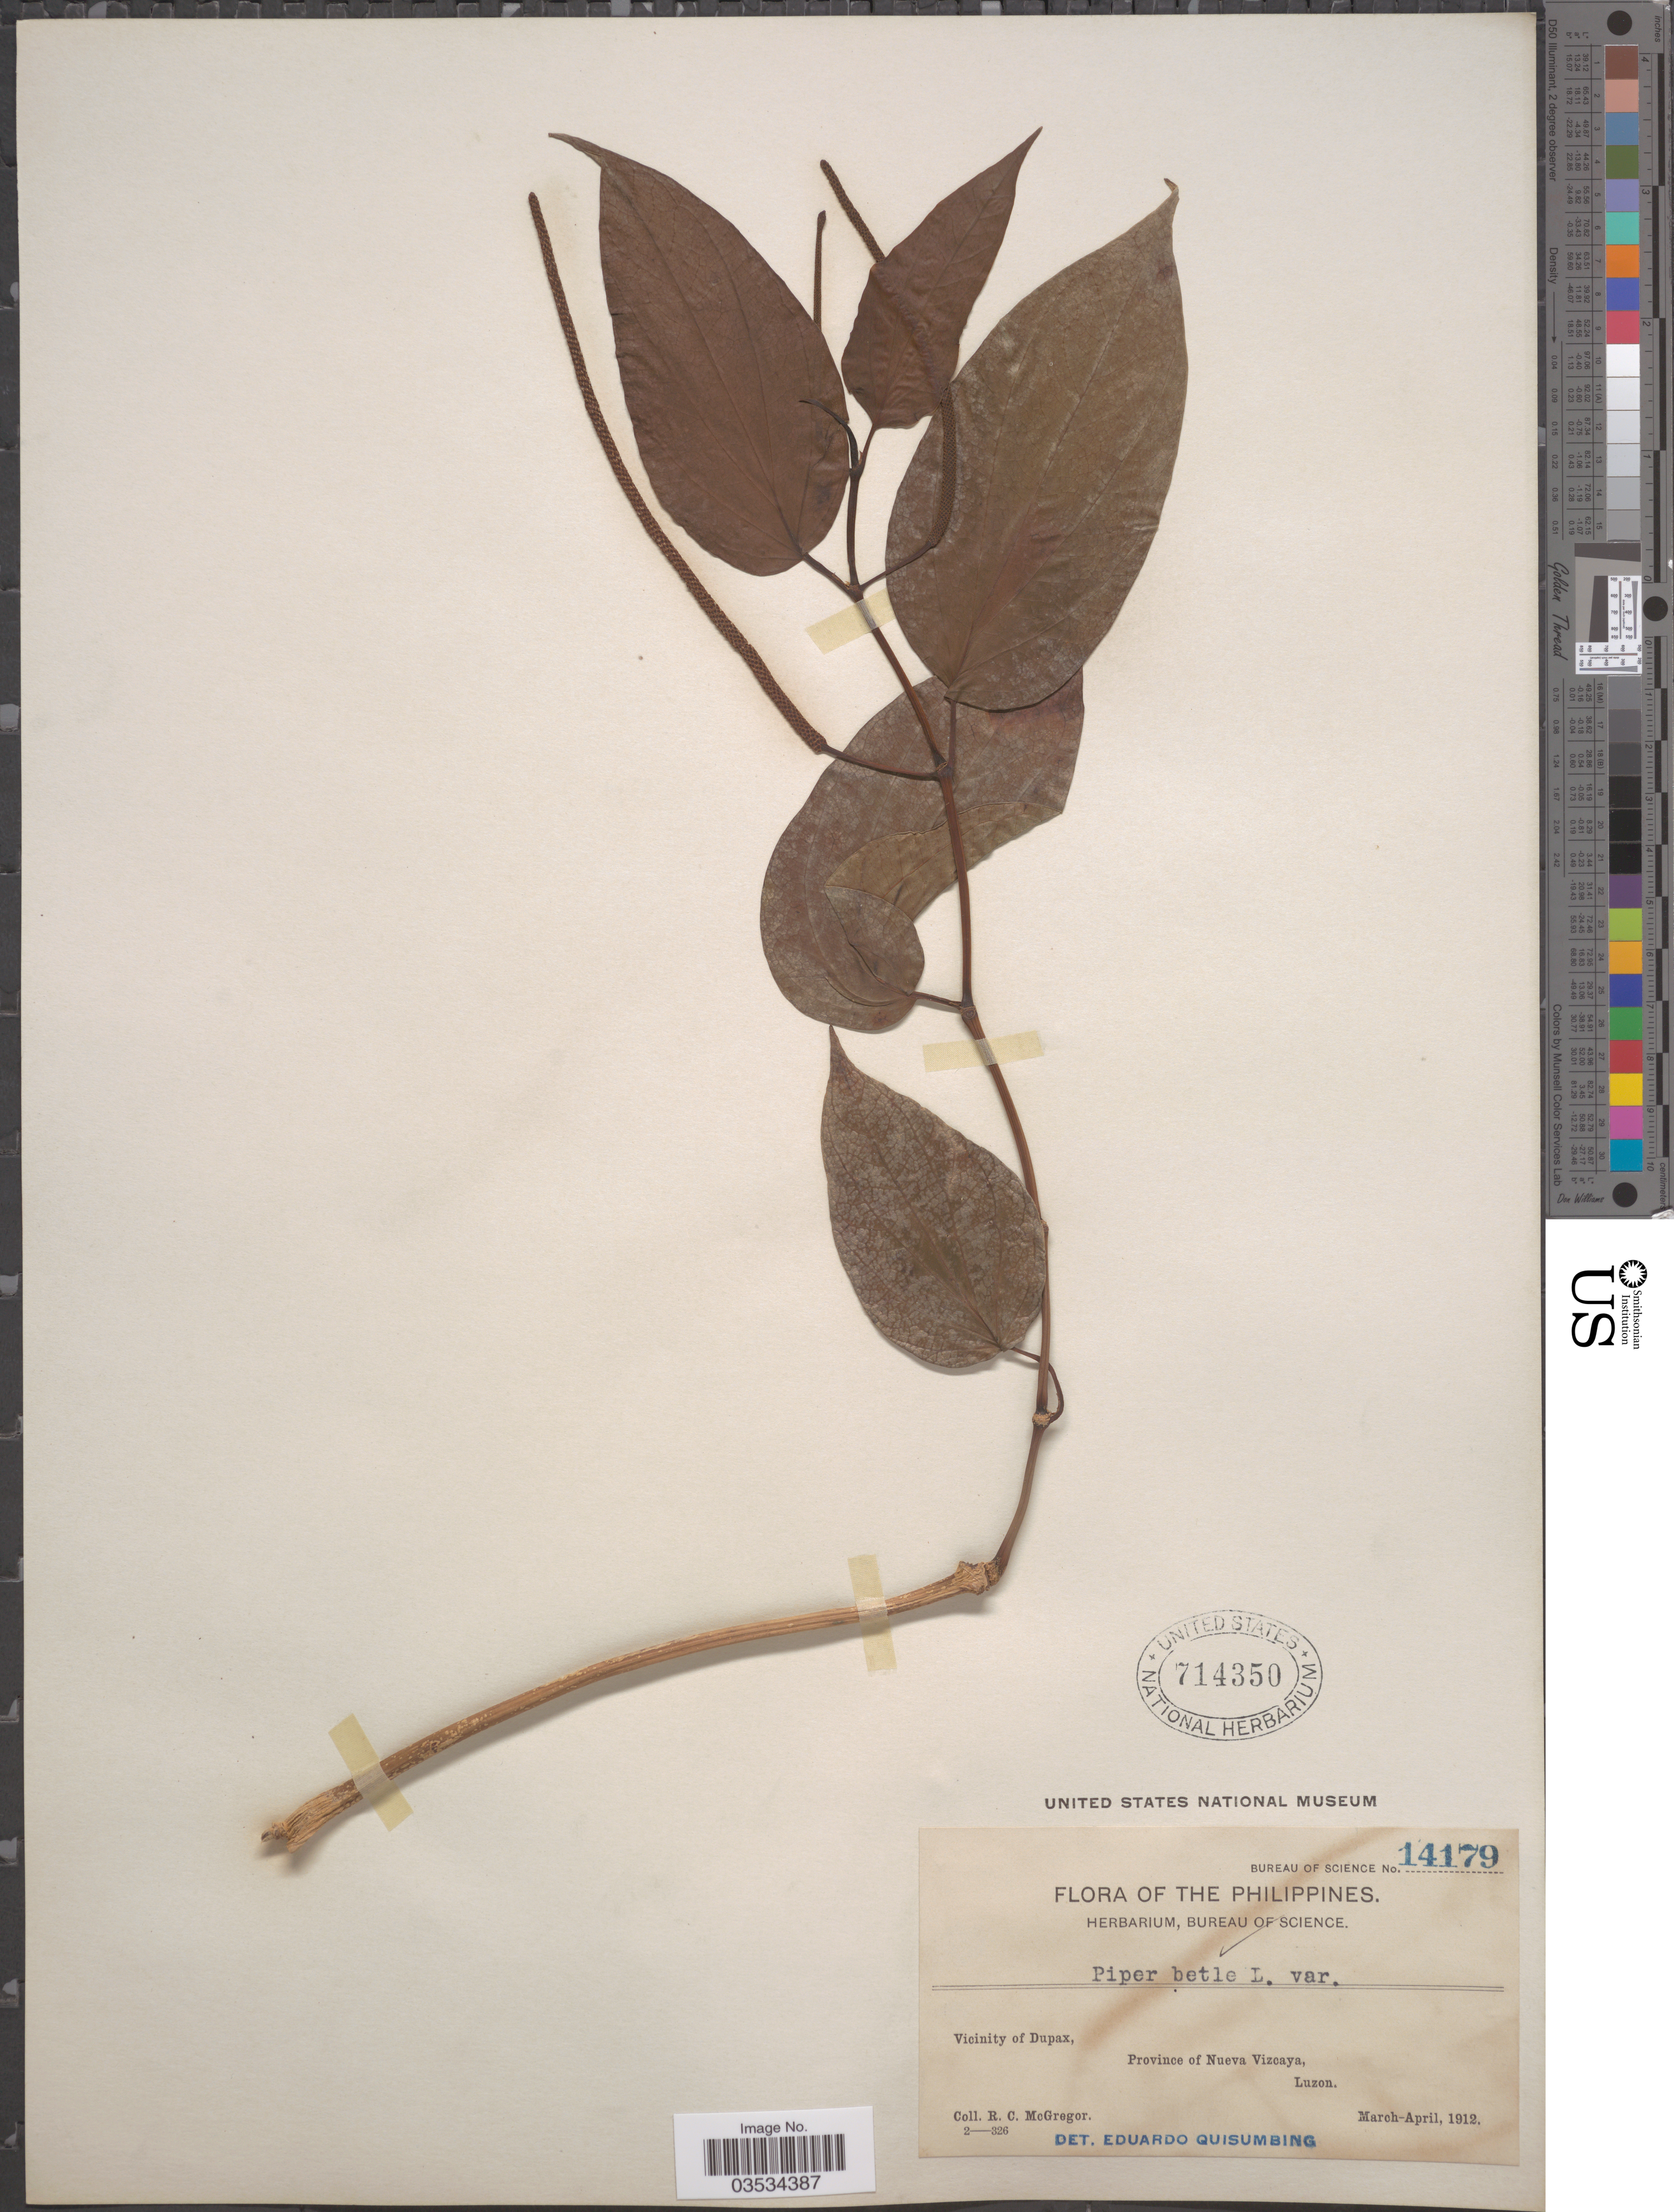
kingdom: Plantae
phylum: Tracheophyta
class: Magnoliopsida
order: Piperales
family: Piperaceae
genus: Piper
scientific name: Piper betle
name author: L.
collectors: R. C. McGregor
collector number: Bureau of Science 14179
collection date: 1912-03/1912-04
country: Philippines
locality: Vicinity of Dupax, Province of Nueva Vizcaya, Luzon.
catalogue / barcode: US 714350